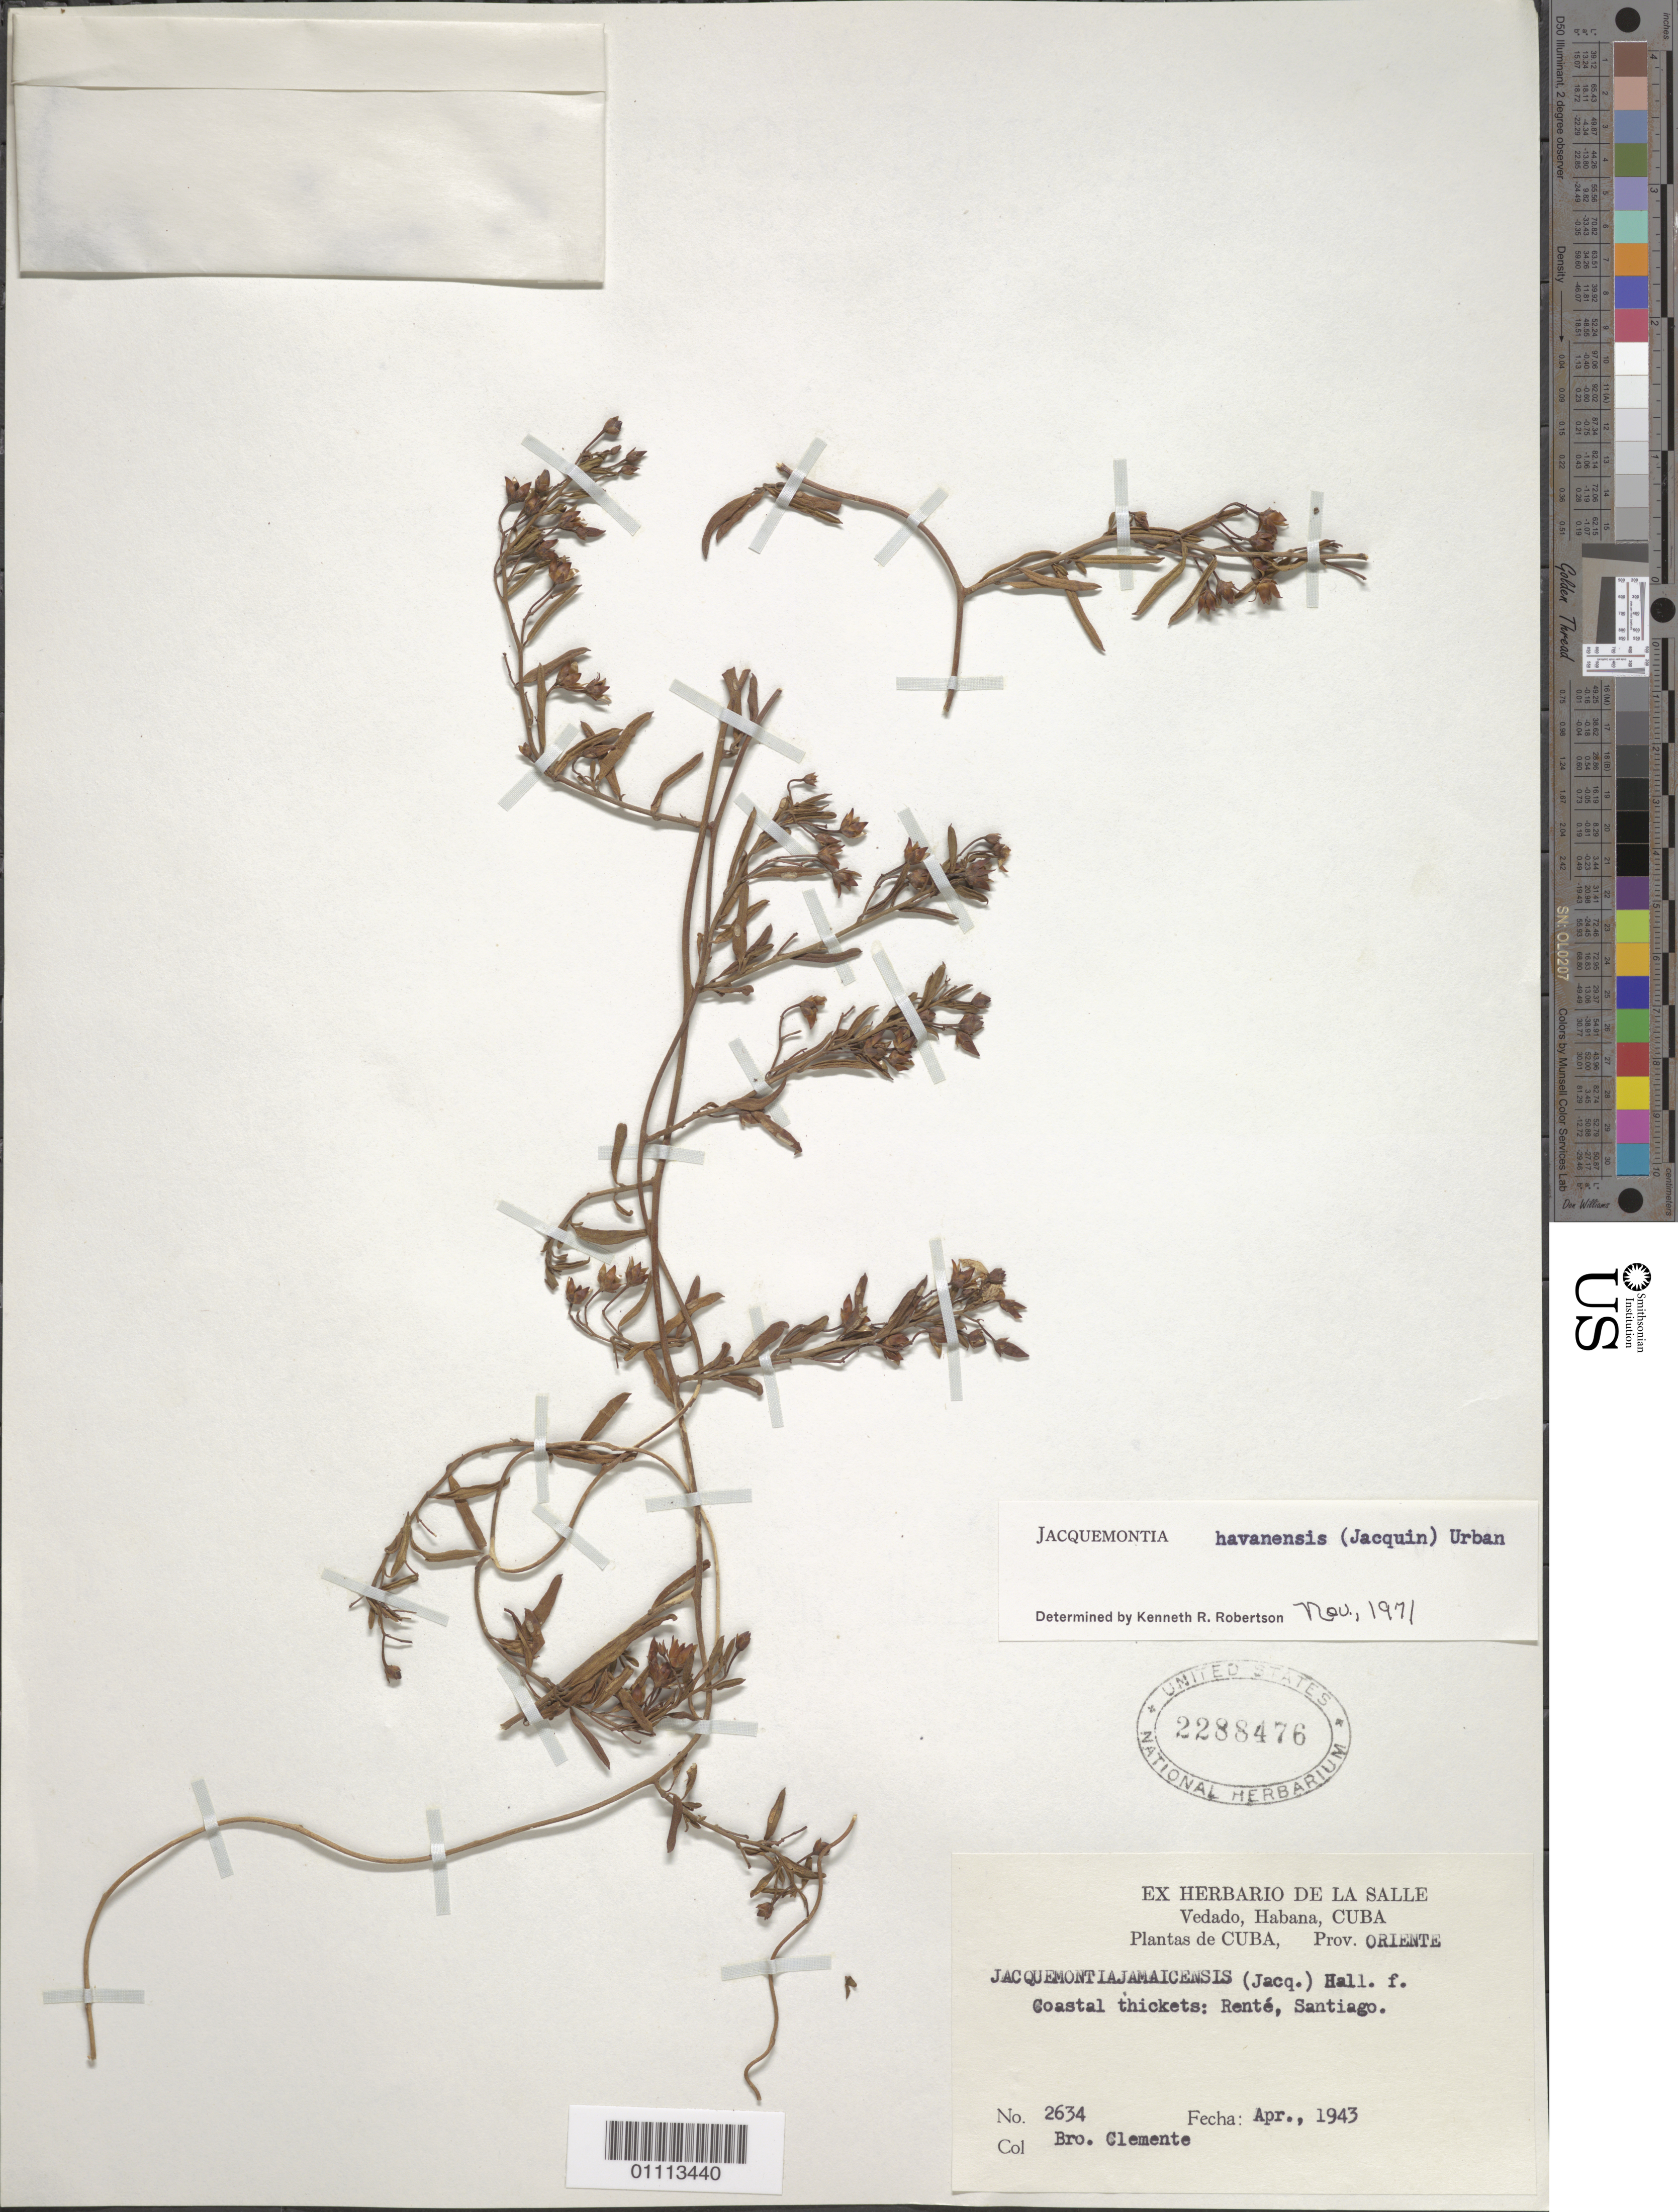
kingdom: Plantae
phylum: Tracheophyta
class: Magnoliopsida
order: Solanales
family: Convolvulaceae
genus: Jacquemontia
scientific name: Jacquemontia havanensis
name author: (Jacq.) Urb.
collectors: Bro. Clemente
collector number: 2634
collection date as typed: Apr 1943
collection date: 1943-04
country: Cuba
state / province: Santiago de Cuba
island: Cuba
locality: Coastal thickets: Rente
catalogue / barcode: US 2288476